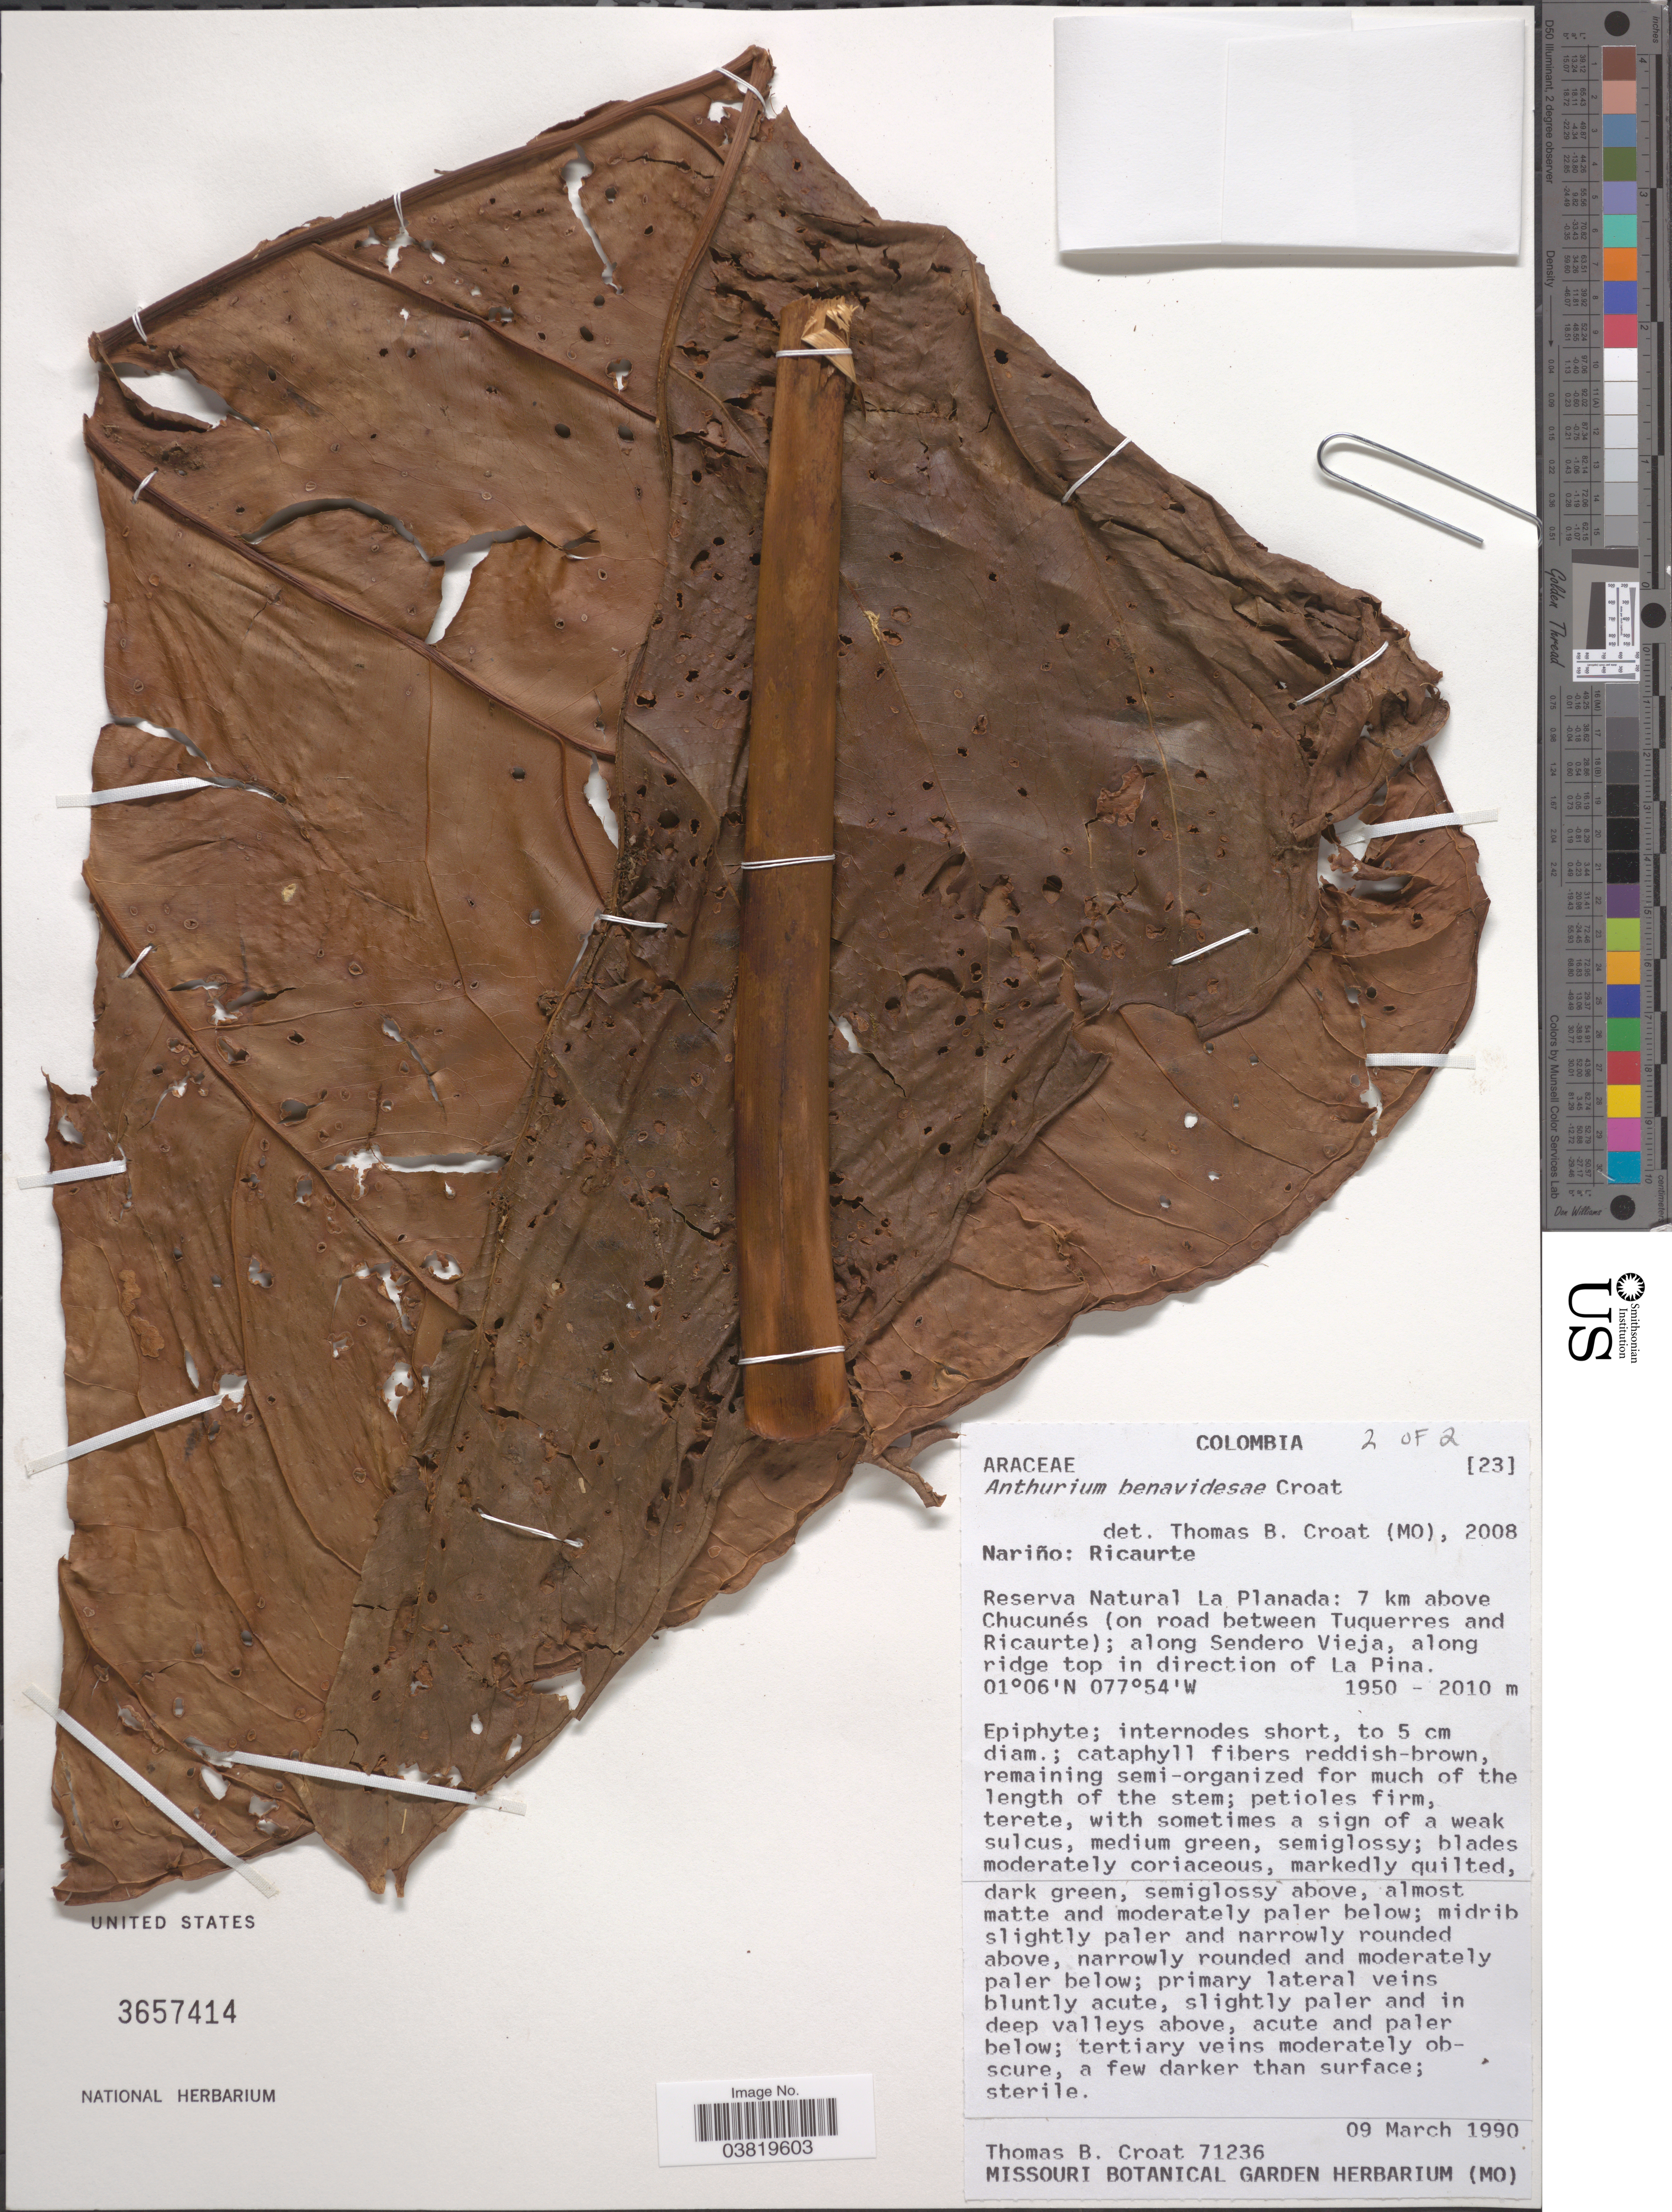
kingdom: Plantae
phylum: Tracheophyta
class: Liliopsida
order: Alismatales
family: Araceae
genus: Anthurium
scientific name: Anthurium benavidesae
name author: Croat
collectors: T. B. Croat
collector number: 71236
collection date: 1990-03-09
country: Colombia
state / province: Nariño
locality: Ricaurte. Reserva Natural La Planada: 7 km above Chucunés (on road between Tuquerres and Ricaurte); along Sendero Vieja, along ridge top in direction of La Pina.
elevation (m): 1950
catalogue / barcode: US 3657414